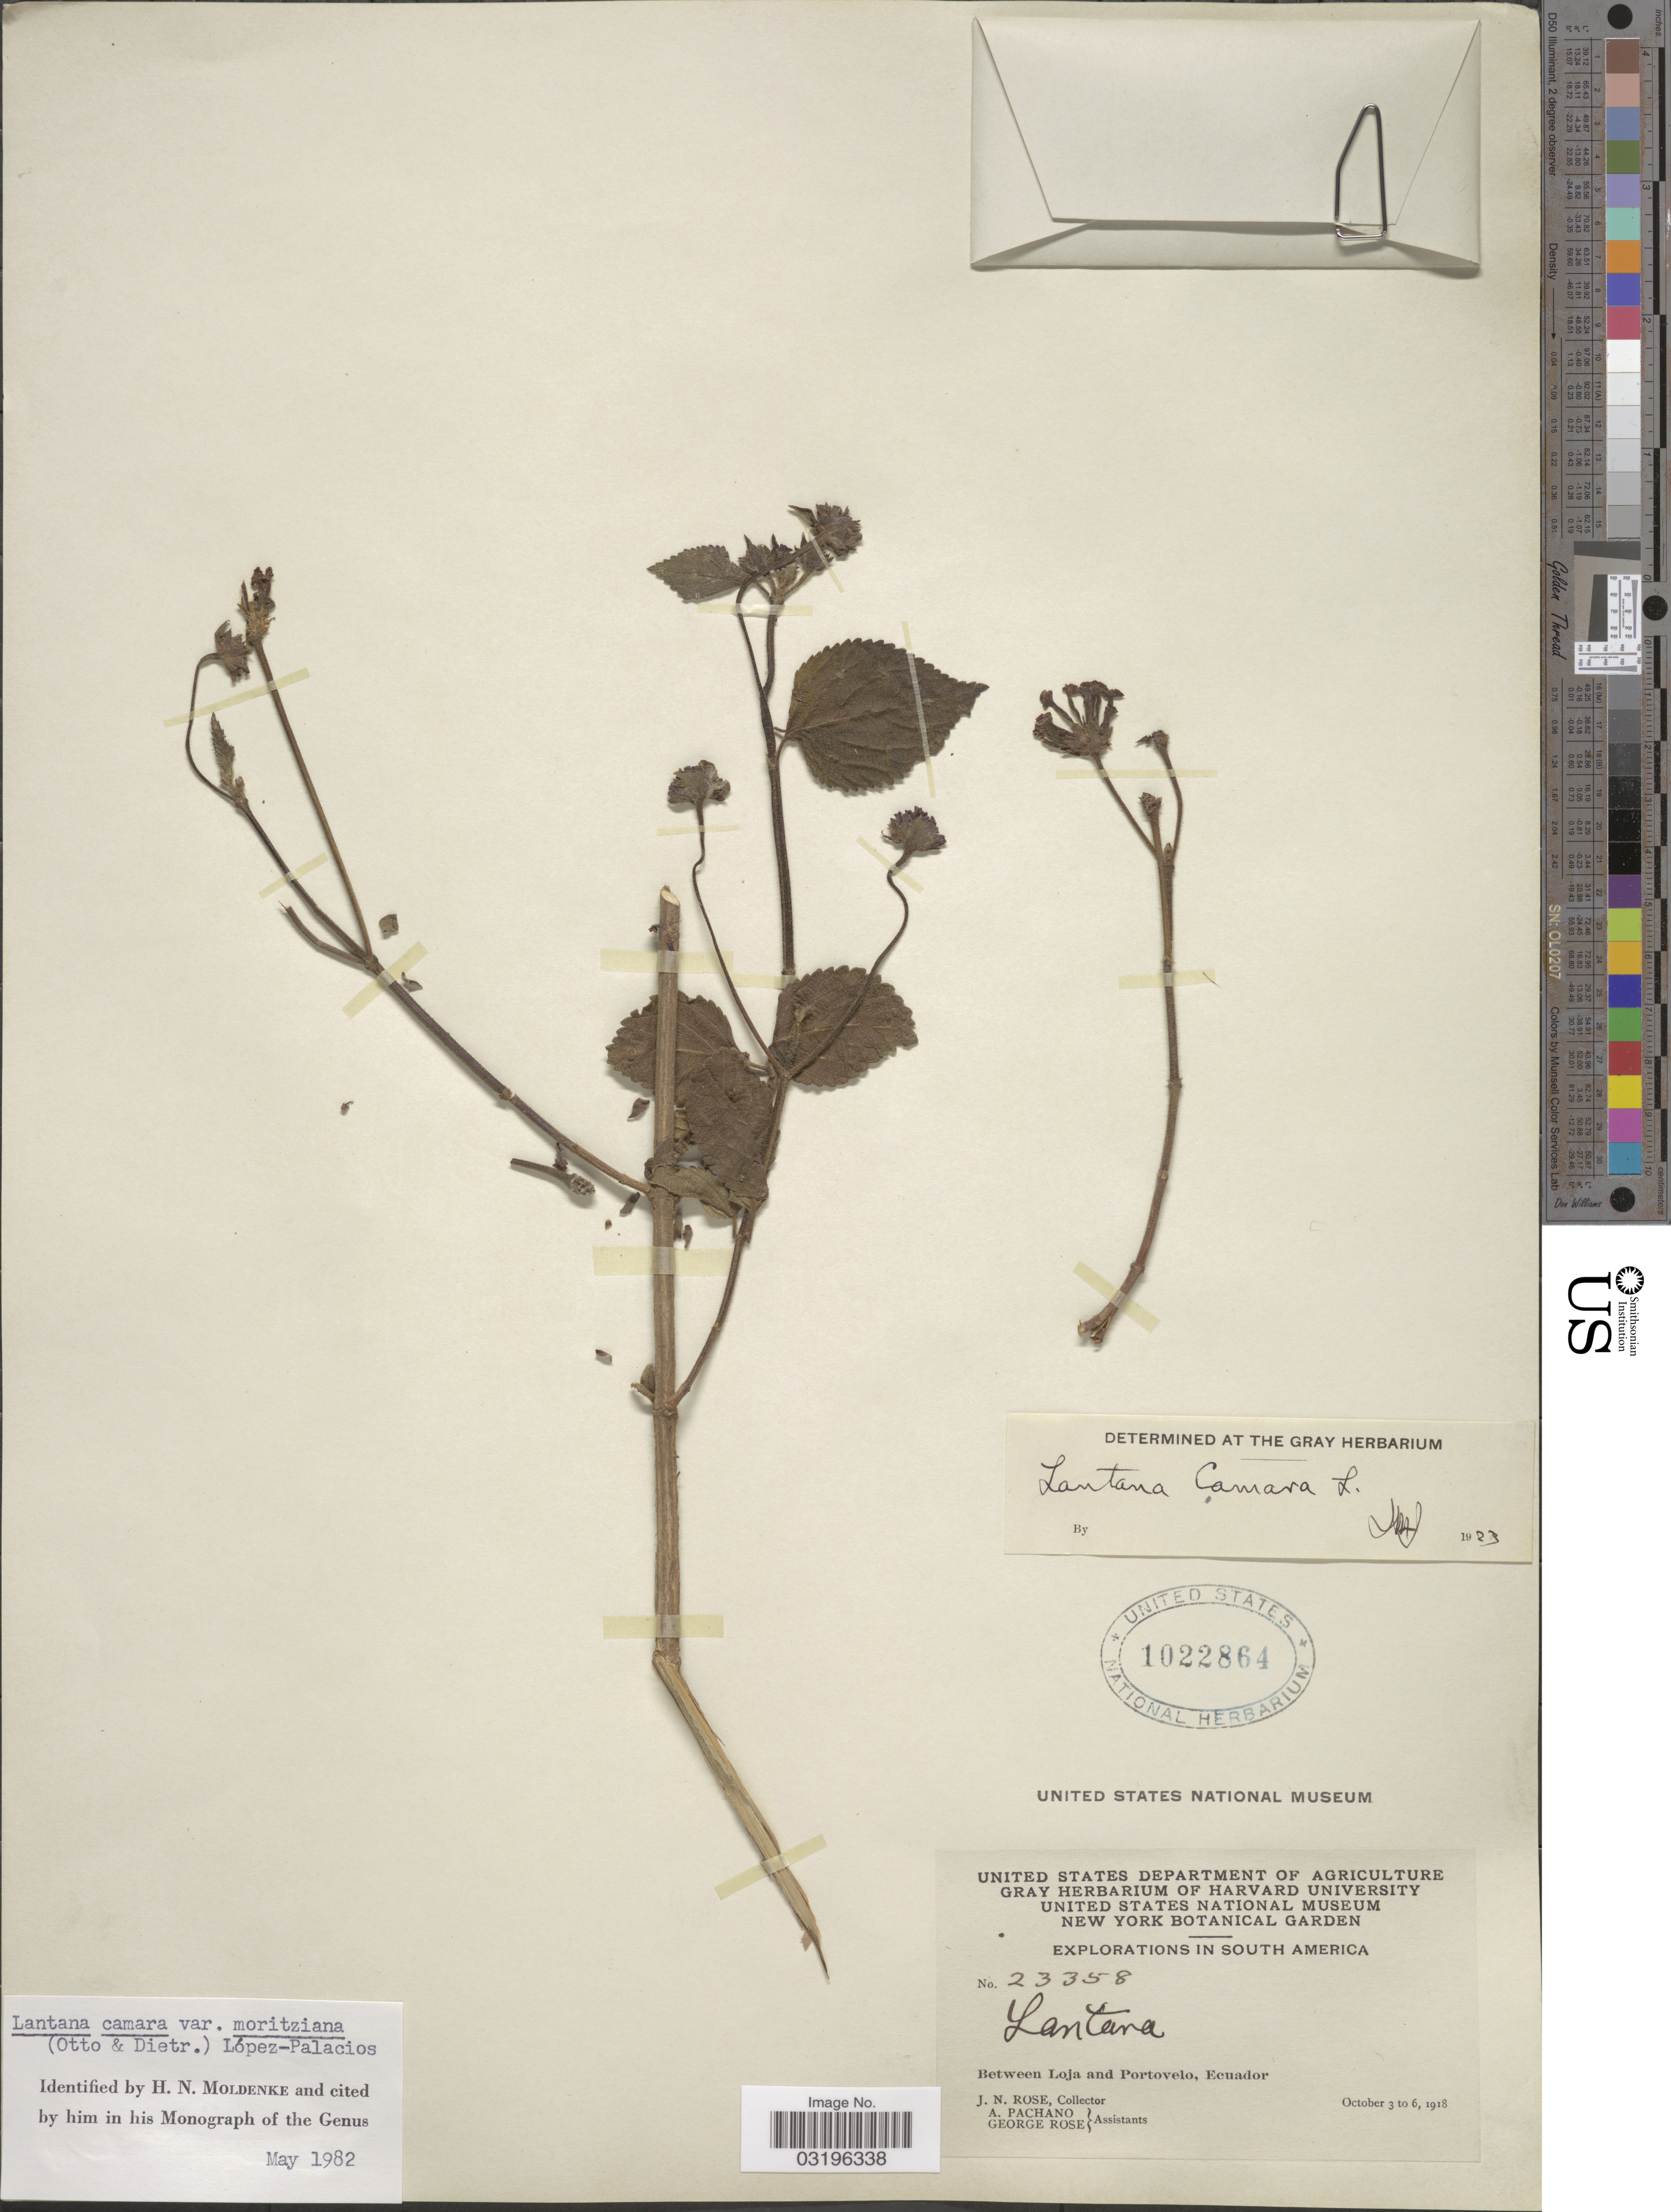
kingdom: Plantae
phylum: Tracheophyta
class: Magnoliopsida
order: Lamiales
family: Verbenaceae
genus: Lantana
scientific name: Lantana camara var. moritziana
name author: (Otto & A. Dietr.) López-Pal.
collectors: J. N. Rose, A. Pachano & G. Rose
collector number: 23358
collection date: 1918-10-03/1918-10-06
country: Ecuador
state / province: Loja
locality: Between Loja and Portovelo.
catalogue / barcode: US 1022864